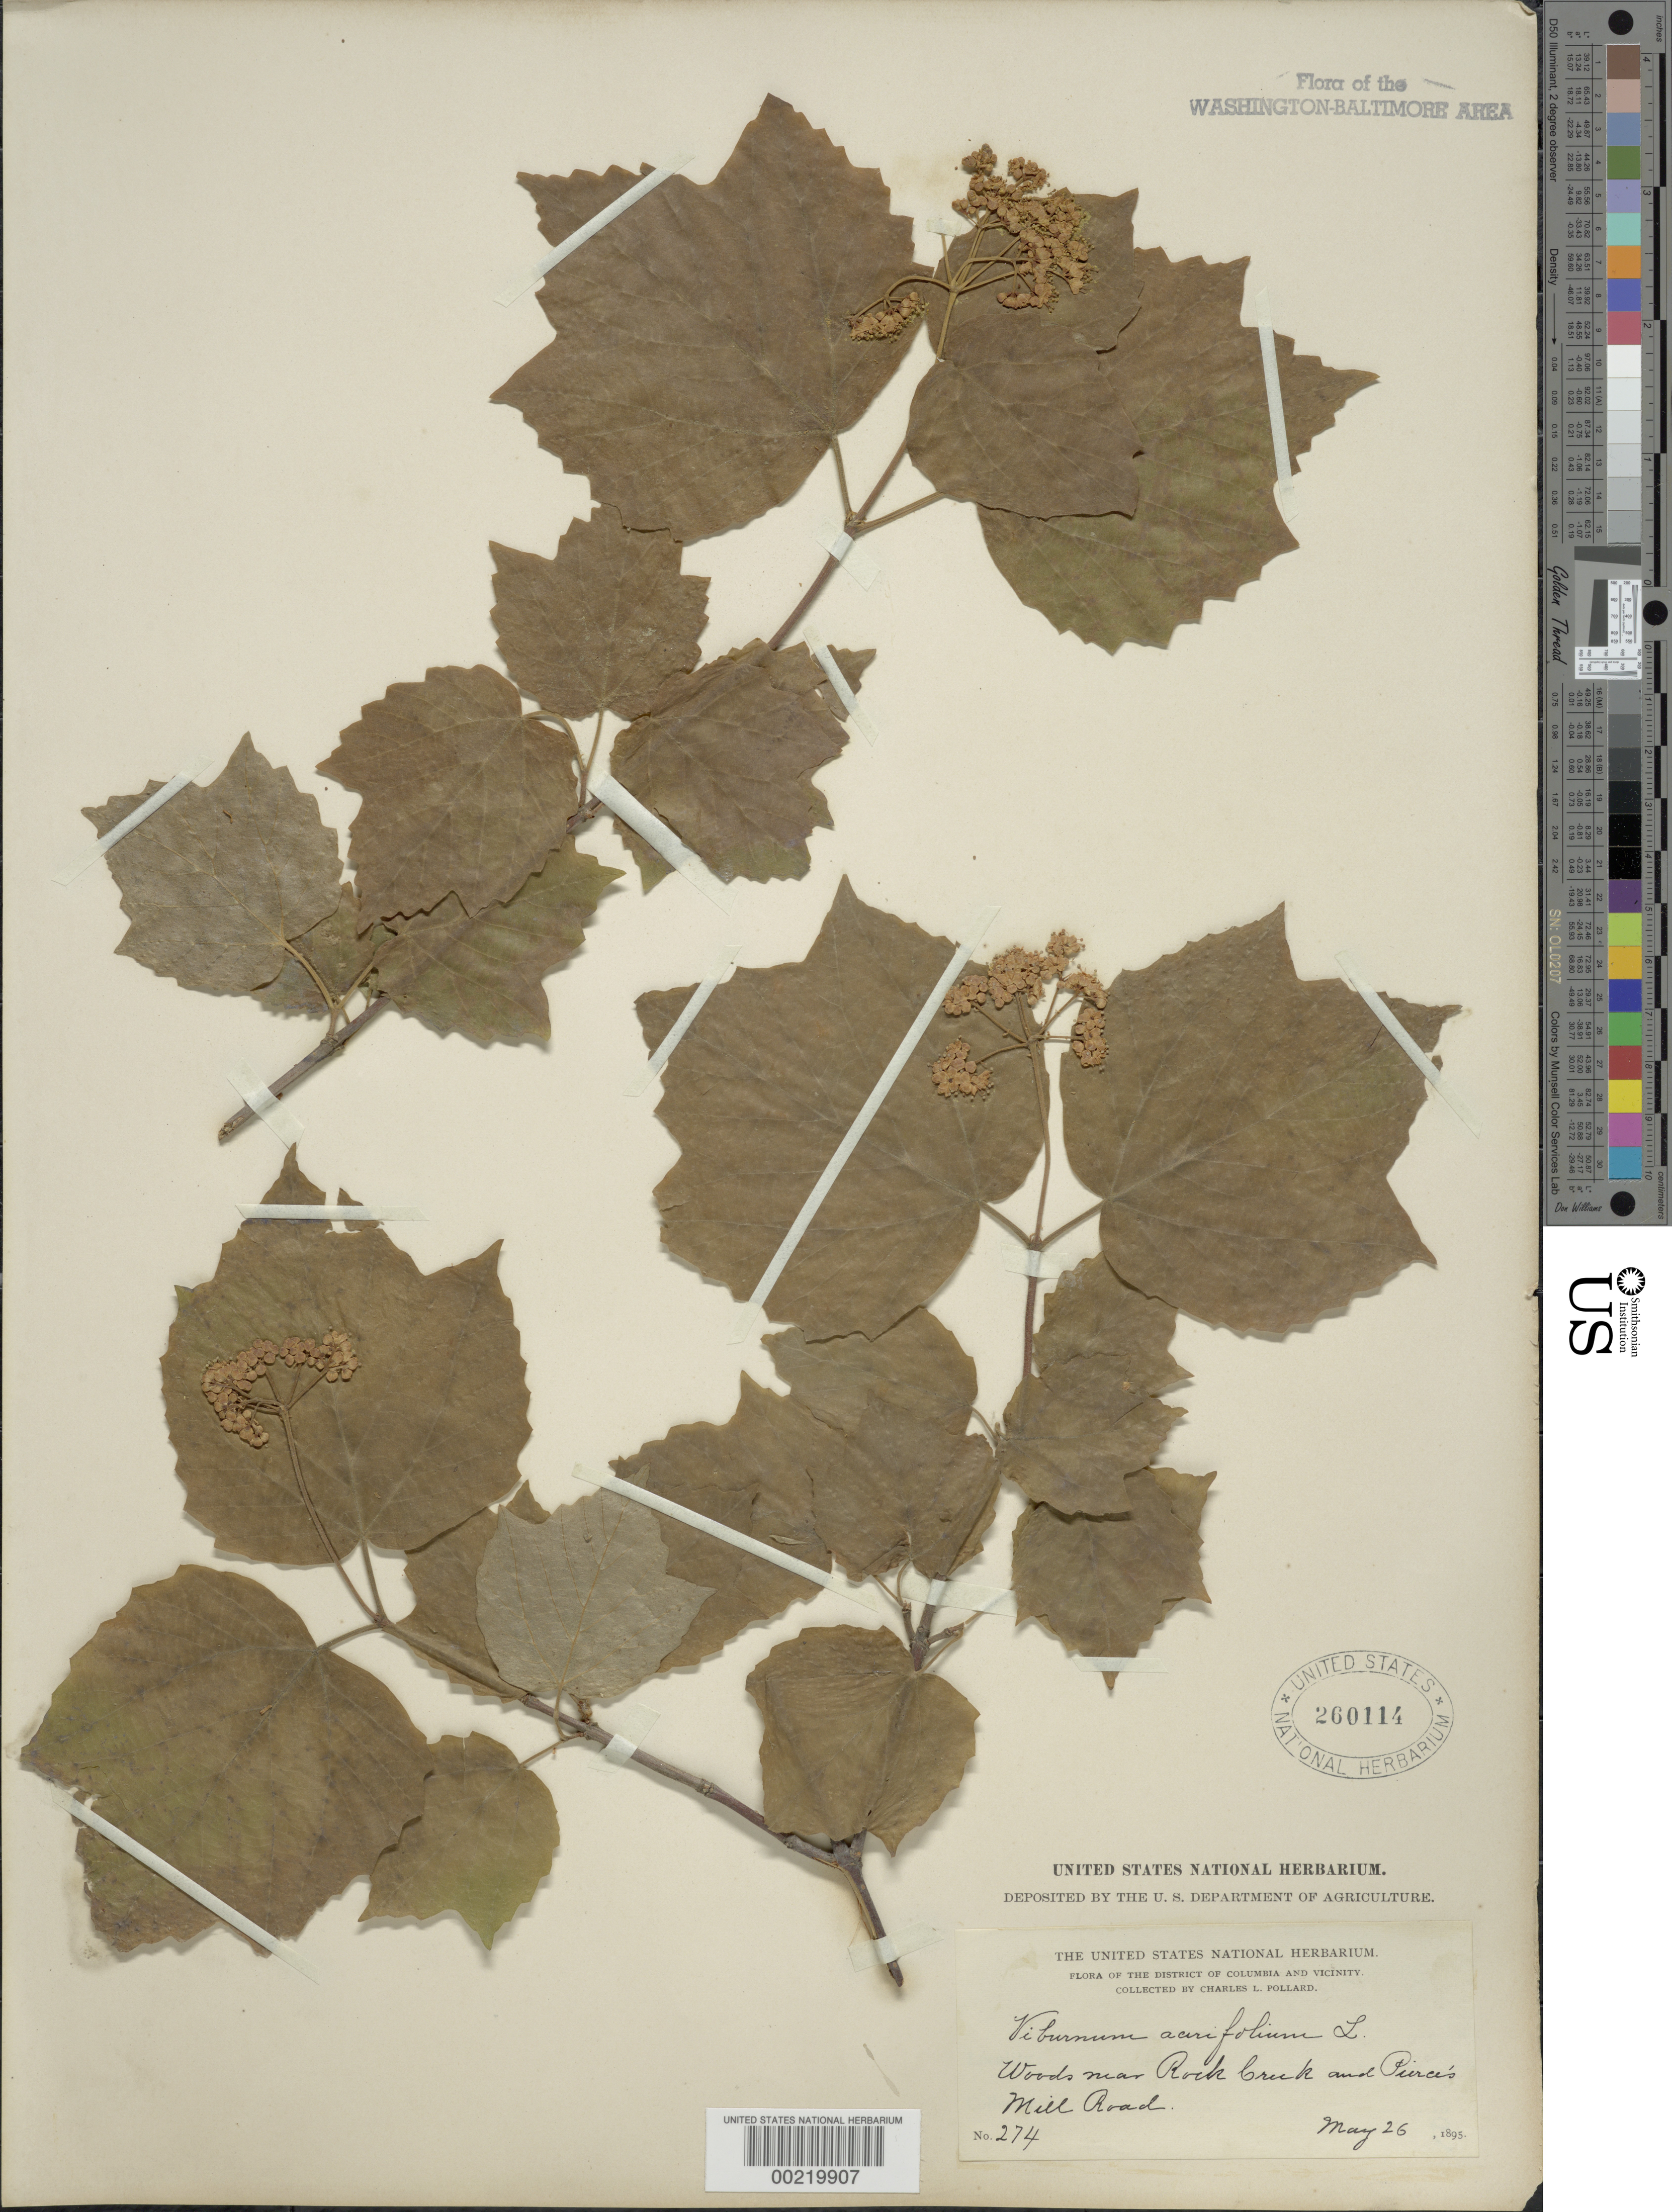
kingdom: Plantae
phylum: Tracheophyta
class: Magnoliopsida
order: Dipsacales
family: Viburnaceae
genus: Viburnum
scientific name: Viburnum acerifolium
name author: L.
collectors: C. L. Pollard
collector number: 274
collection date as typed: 26 May 1895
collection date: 1895-05-26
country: United States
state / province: District of Columbia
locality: Rock Creek Park and Pierce's Mill Rd. Rock Creek Park & vicinity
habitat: Woods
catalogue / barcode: US 260114